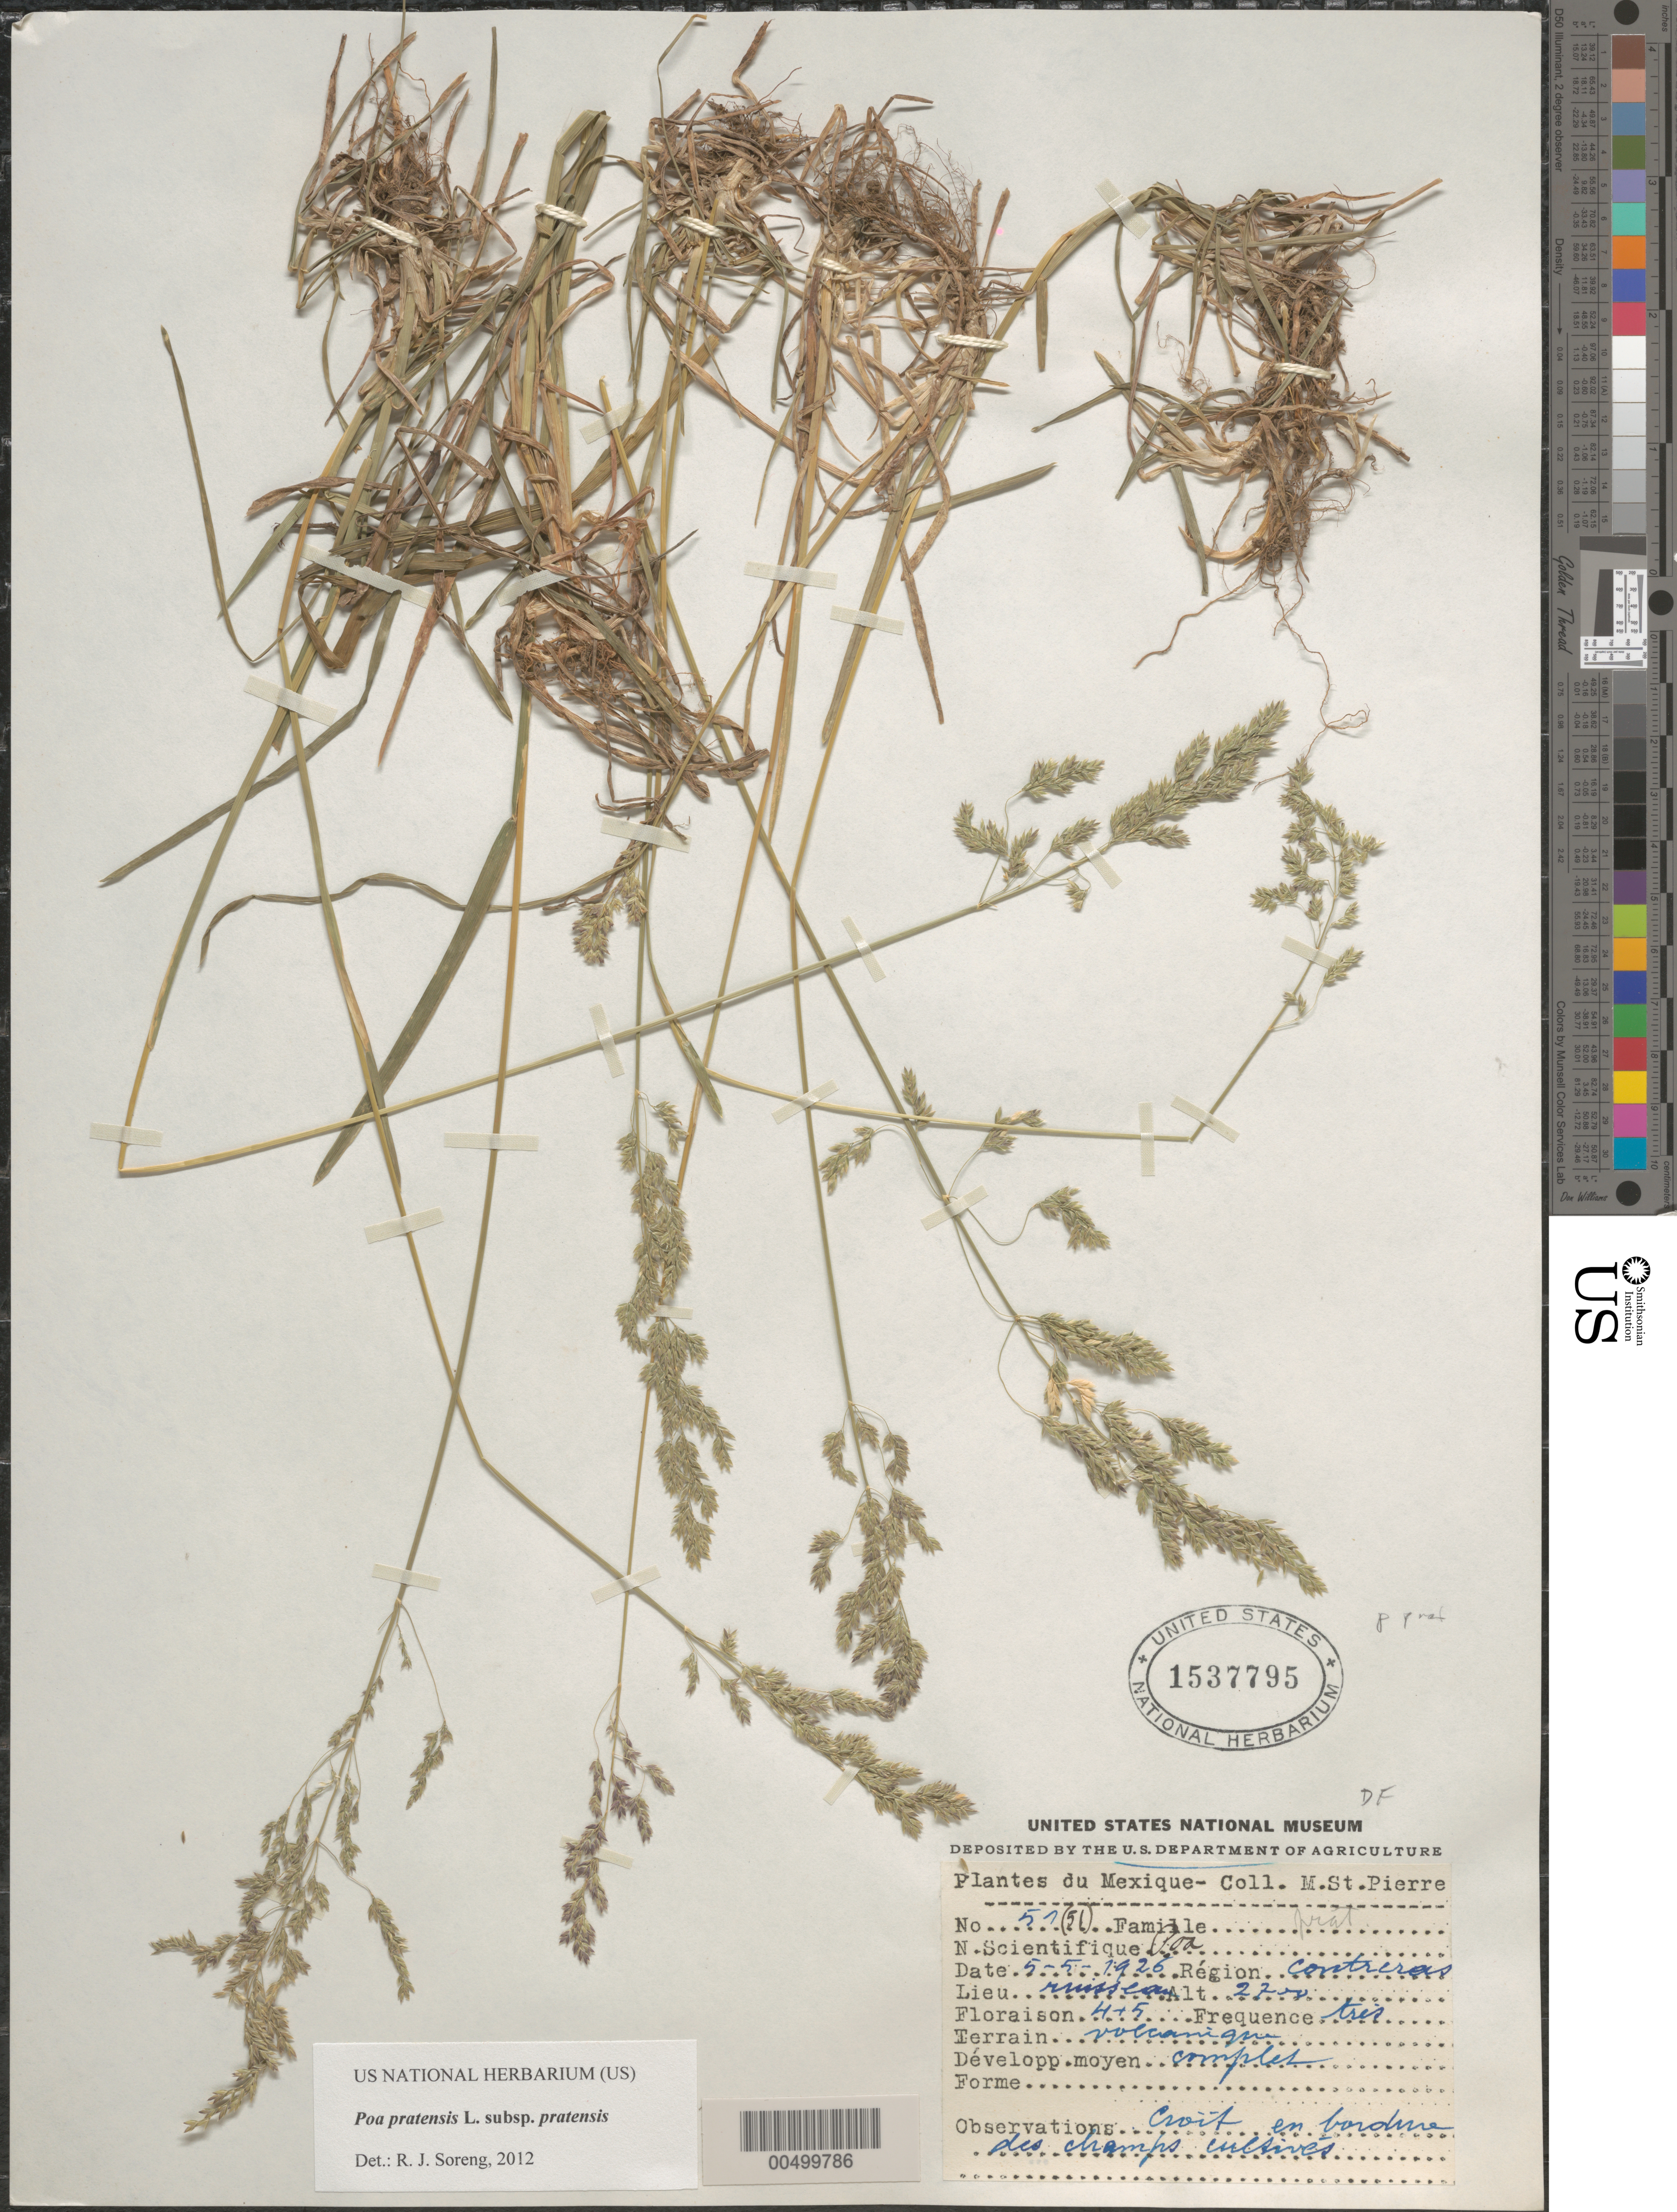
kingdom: Plantae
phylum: Tracheophyta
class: Liliopsida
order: Poales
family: Poaceae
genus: Poa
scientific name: Poa pratensis subsp. pratensis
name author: L.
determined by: Soreng, Robert J., Research Associate (BOT), Smithsonian Institution - National Museum of Natural History (UNITED STATES)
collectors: M. Saint-Pierre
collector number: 51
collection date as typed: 5 May 1926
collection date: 1926-05-05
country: Mexico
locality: Contreras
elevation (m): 2200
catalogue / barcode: US 1537795